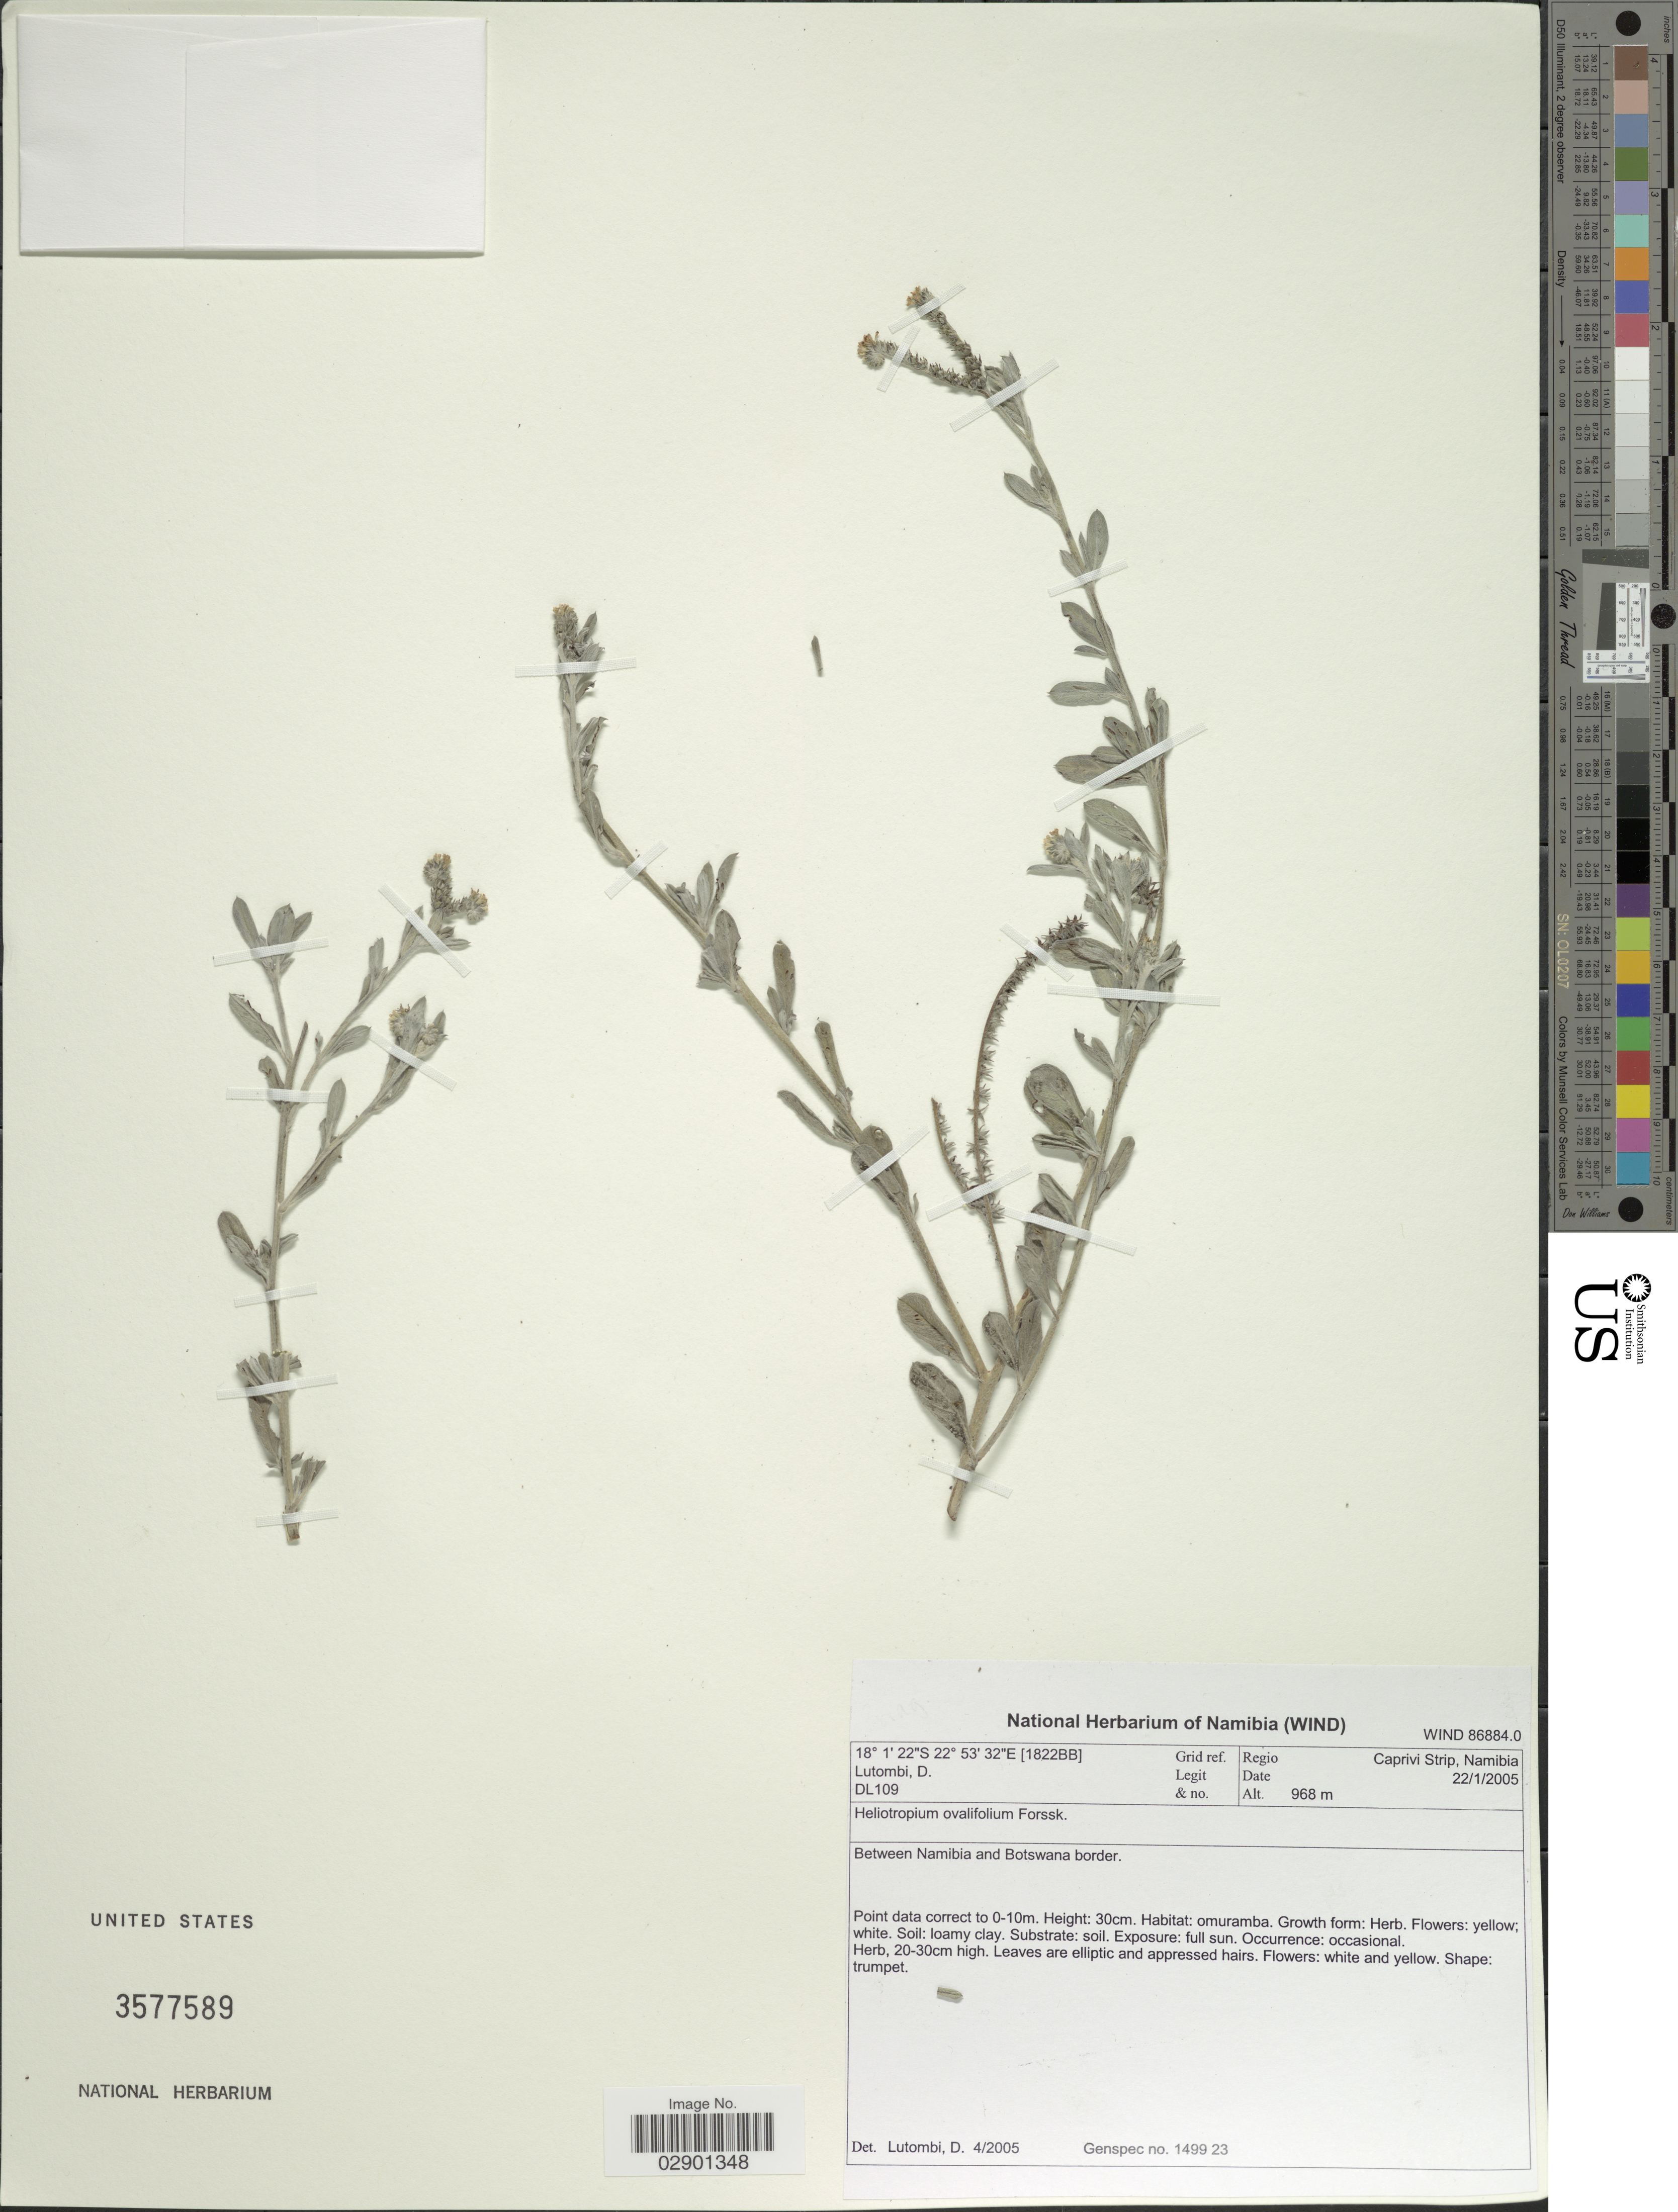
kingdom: Plantae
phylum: Tracheophyta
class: Magnoliopsida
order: Boraginales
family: Heliotropiaceae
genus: Heliotropium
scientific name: Heliotropium ovalifolium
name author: Forssk.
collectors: D. Lutombi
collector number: DL109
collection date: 2005-01-22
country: Namibia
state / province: Caprivi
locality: [1822BB] Grid ref. Regio Caprivi Strip. Between Namibia and Botswana border.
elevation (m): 968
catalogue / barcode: US 3577589